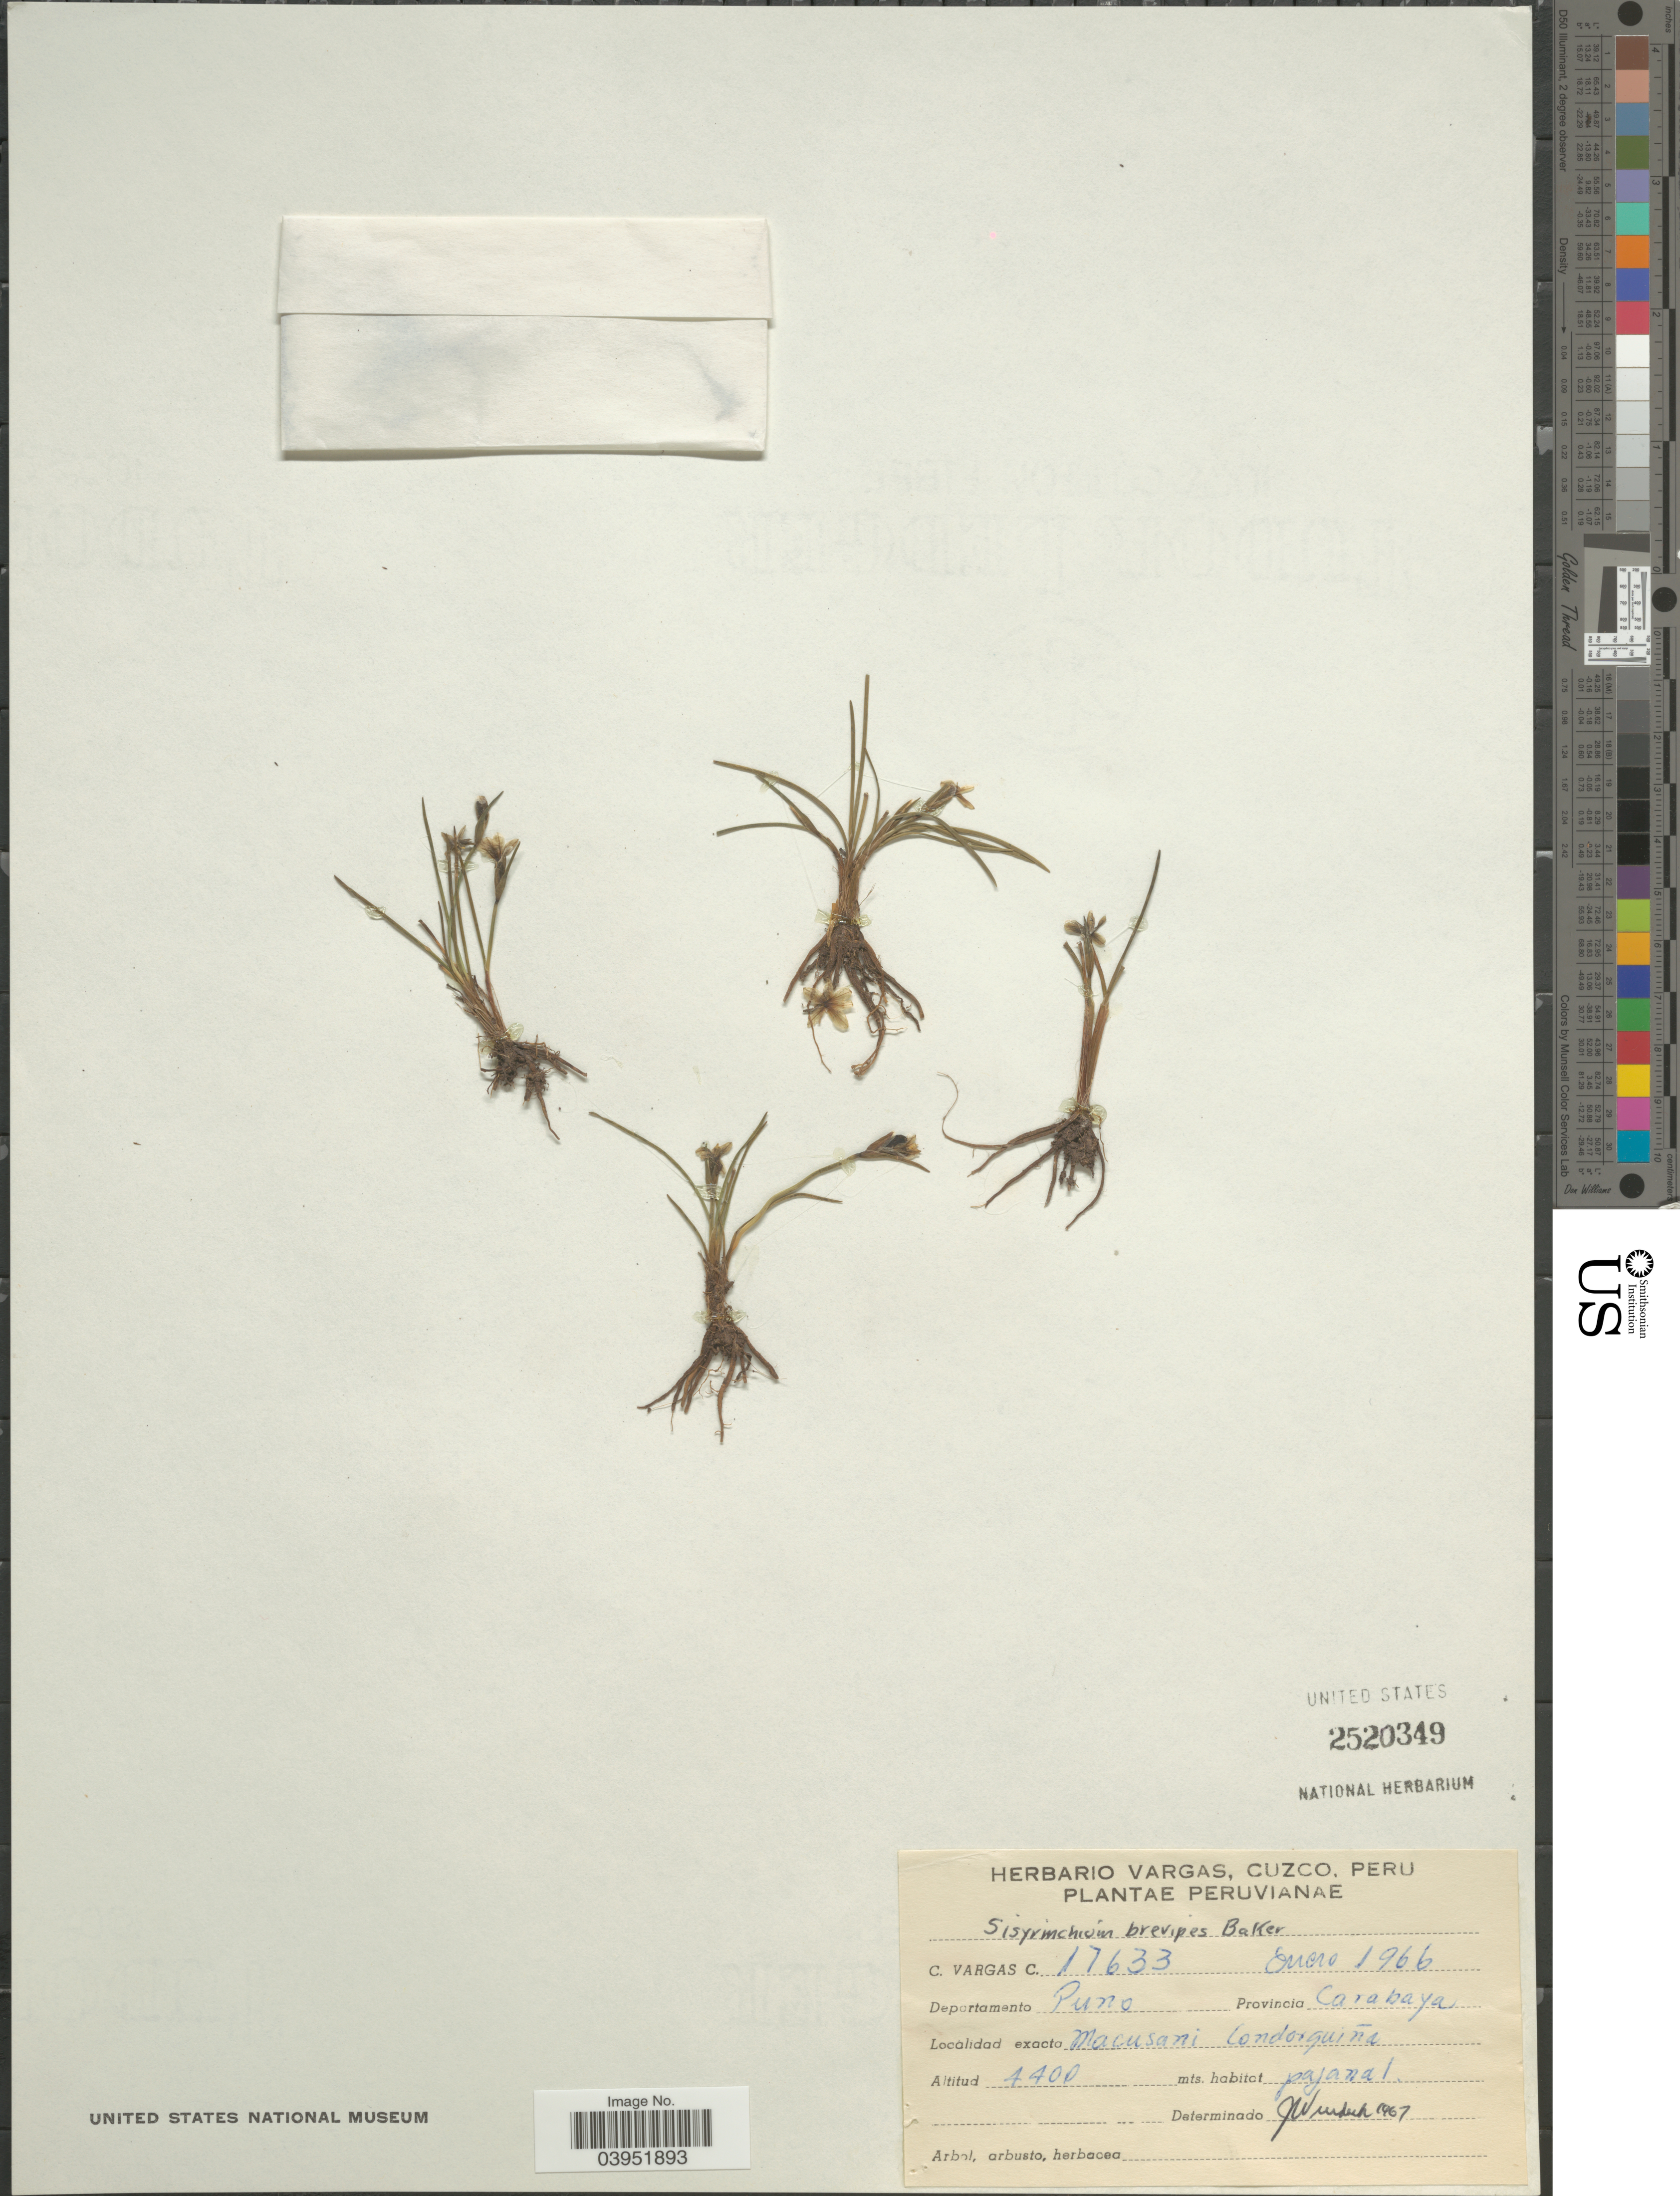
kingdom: Plantae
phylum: Tracheophyta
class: Liliopsida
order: Asparagales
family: Iridaceae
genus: Sisyrinchium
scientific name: Sisyrinchium brevipes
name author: Baker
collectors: C. Vargas Calderón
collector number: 17633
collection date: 1966-01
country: Peru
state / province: Puno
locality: Departamento Puno. Provincia Carabaya. Macusani Condorguiña.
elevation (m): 4400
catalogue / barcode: US 2520349